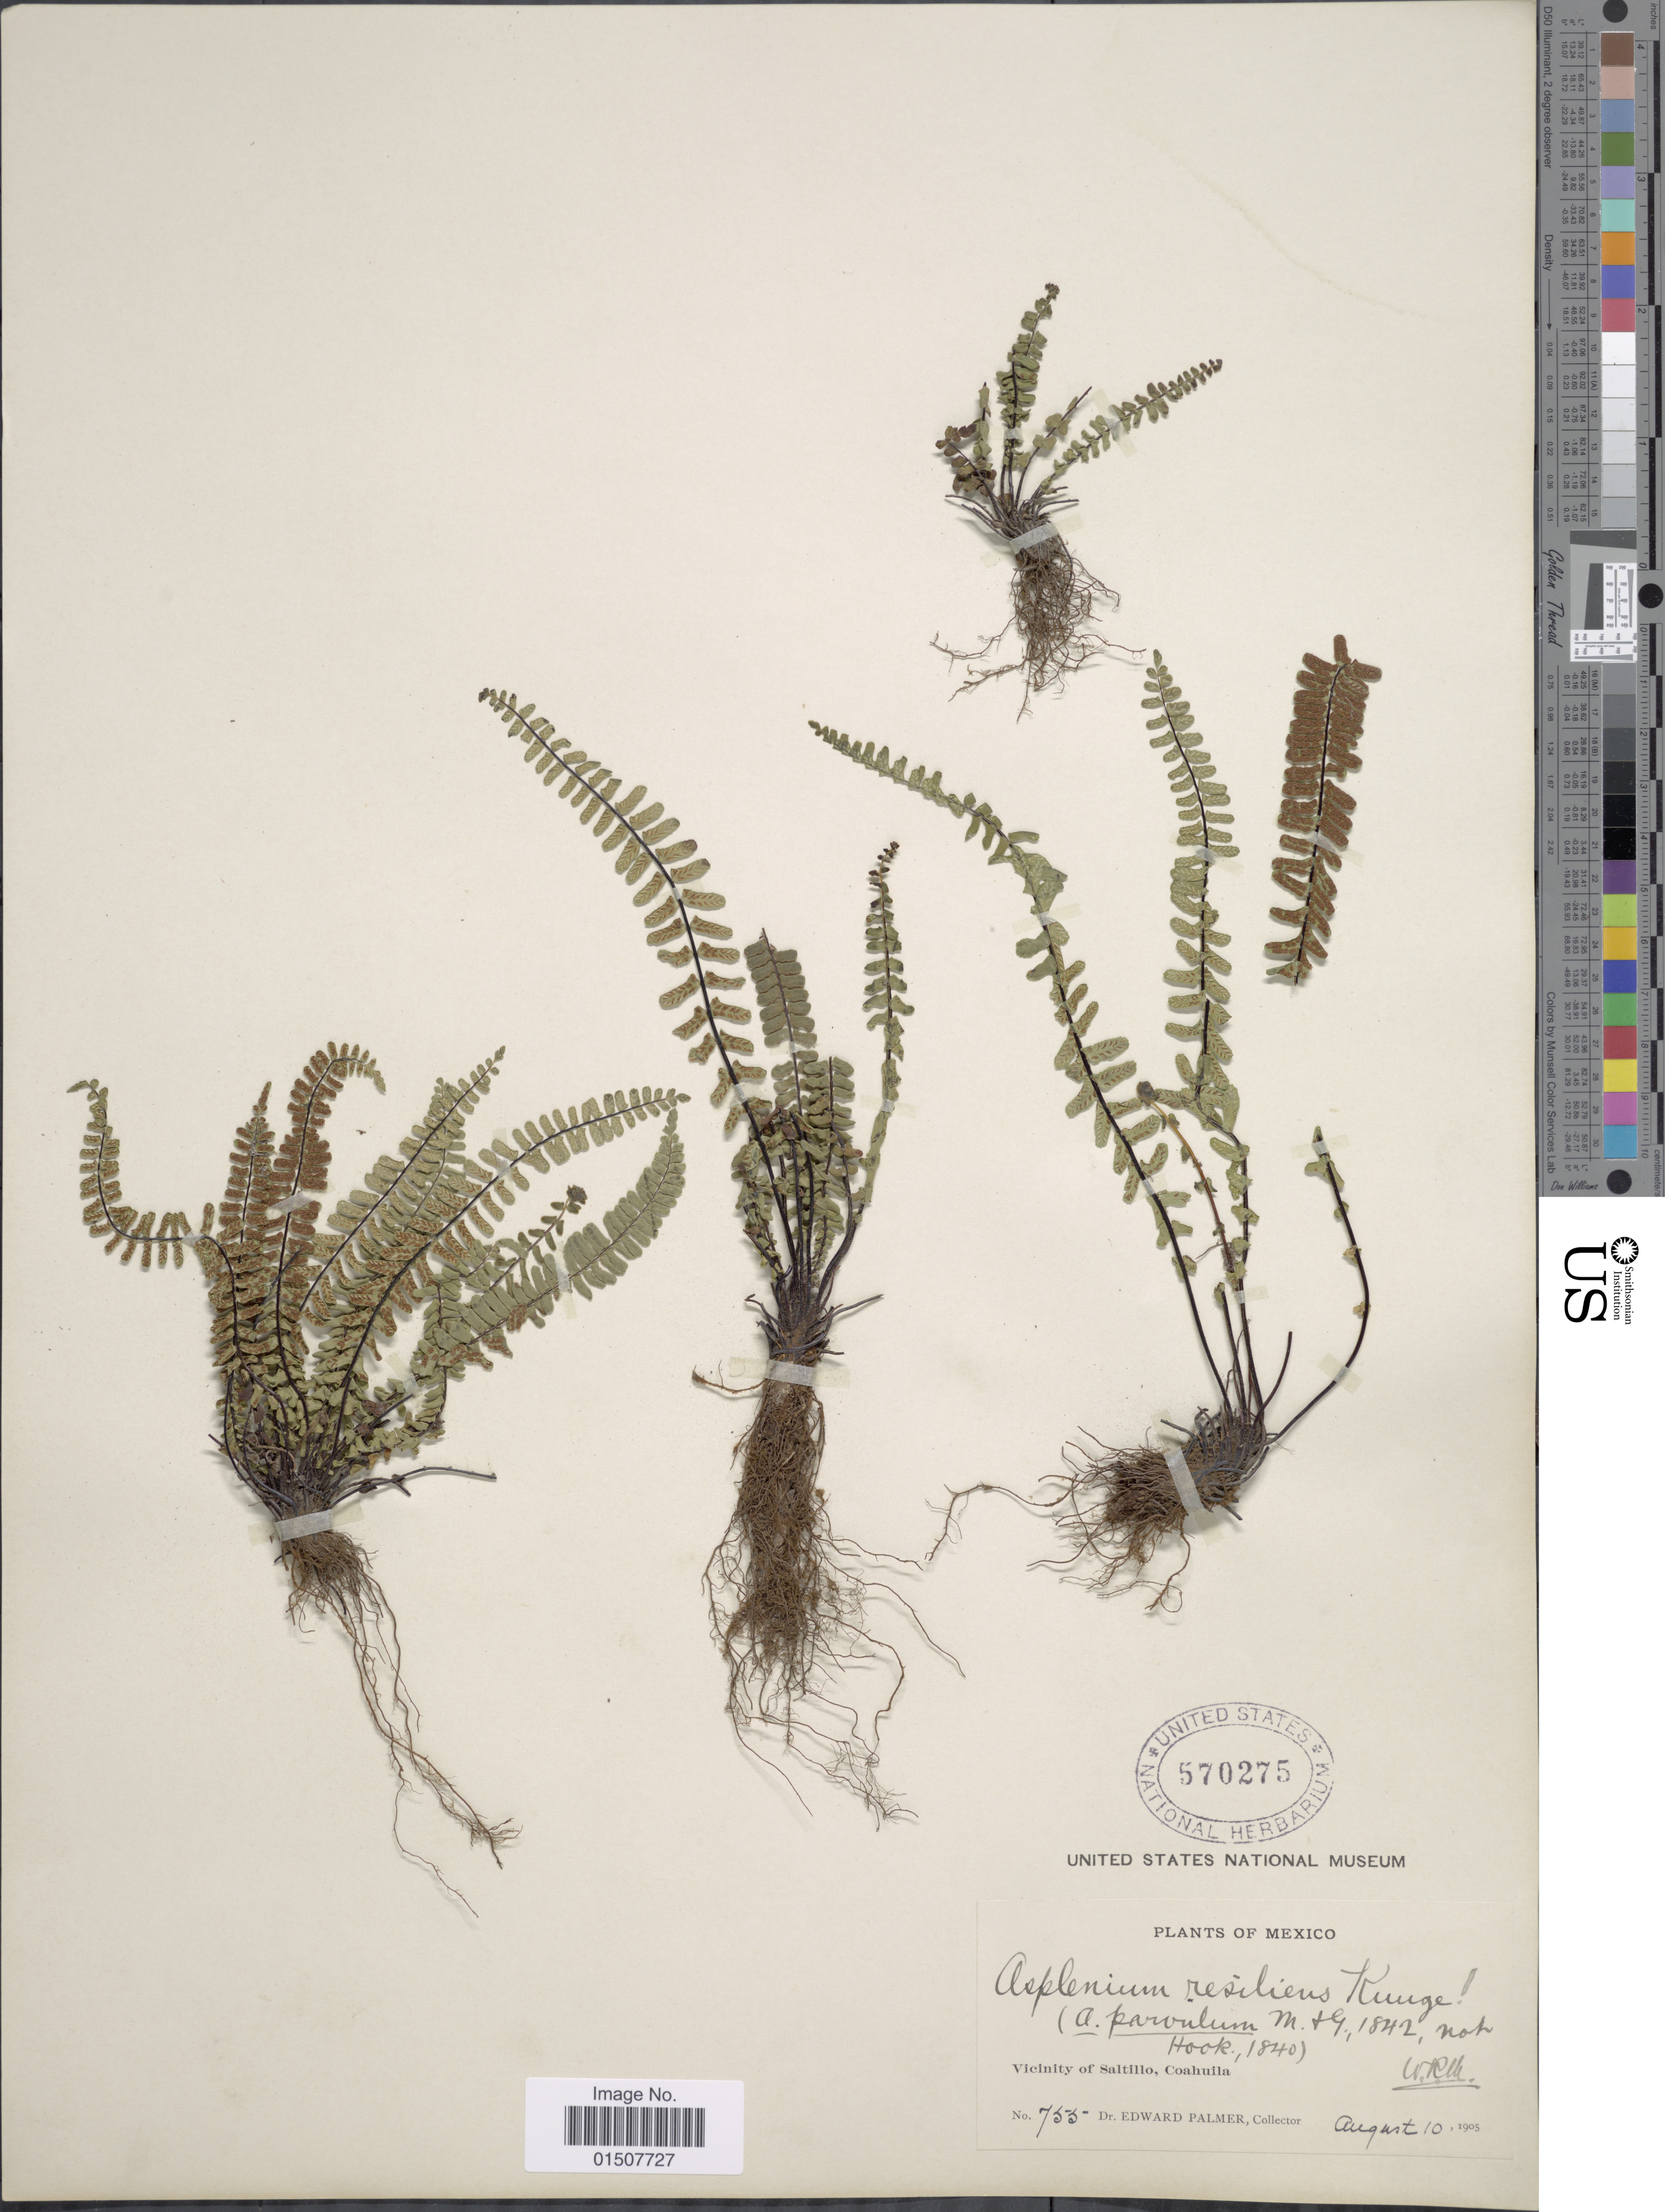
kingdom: Plantae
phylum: Tracheophyta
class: Polypodiopsida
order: Polypodiales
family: Aspleniaceae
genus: Asplenium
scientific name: Asplenium resiliens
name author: Kunze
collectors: E. Palmer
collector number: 755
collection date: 1905-08-10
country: Mexico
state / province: Coahuila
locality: Vicinity of Saltillo, Coahuila.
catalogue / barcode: US 570275